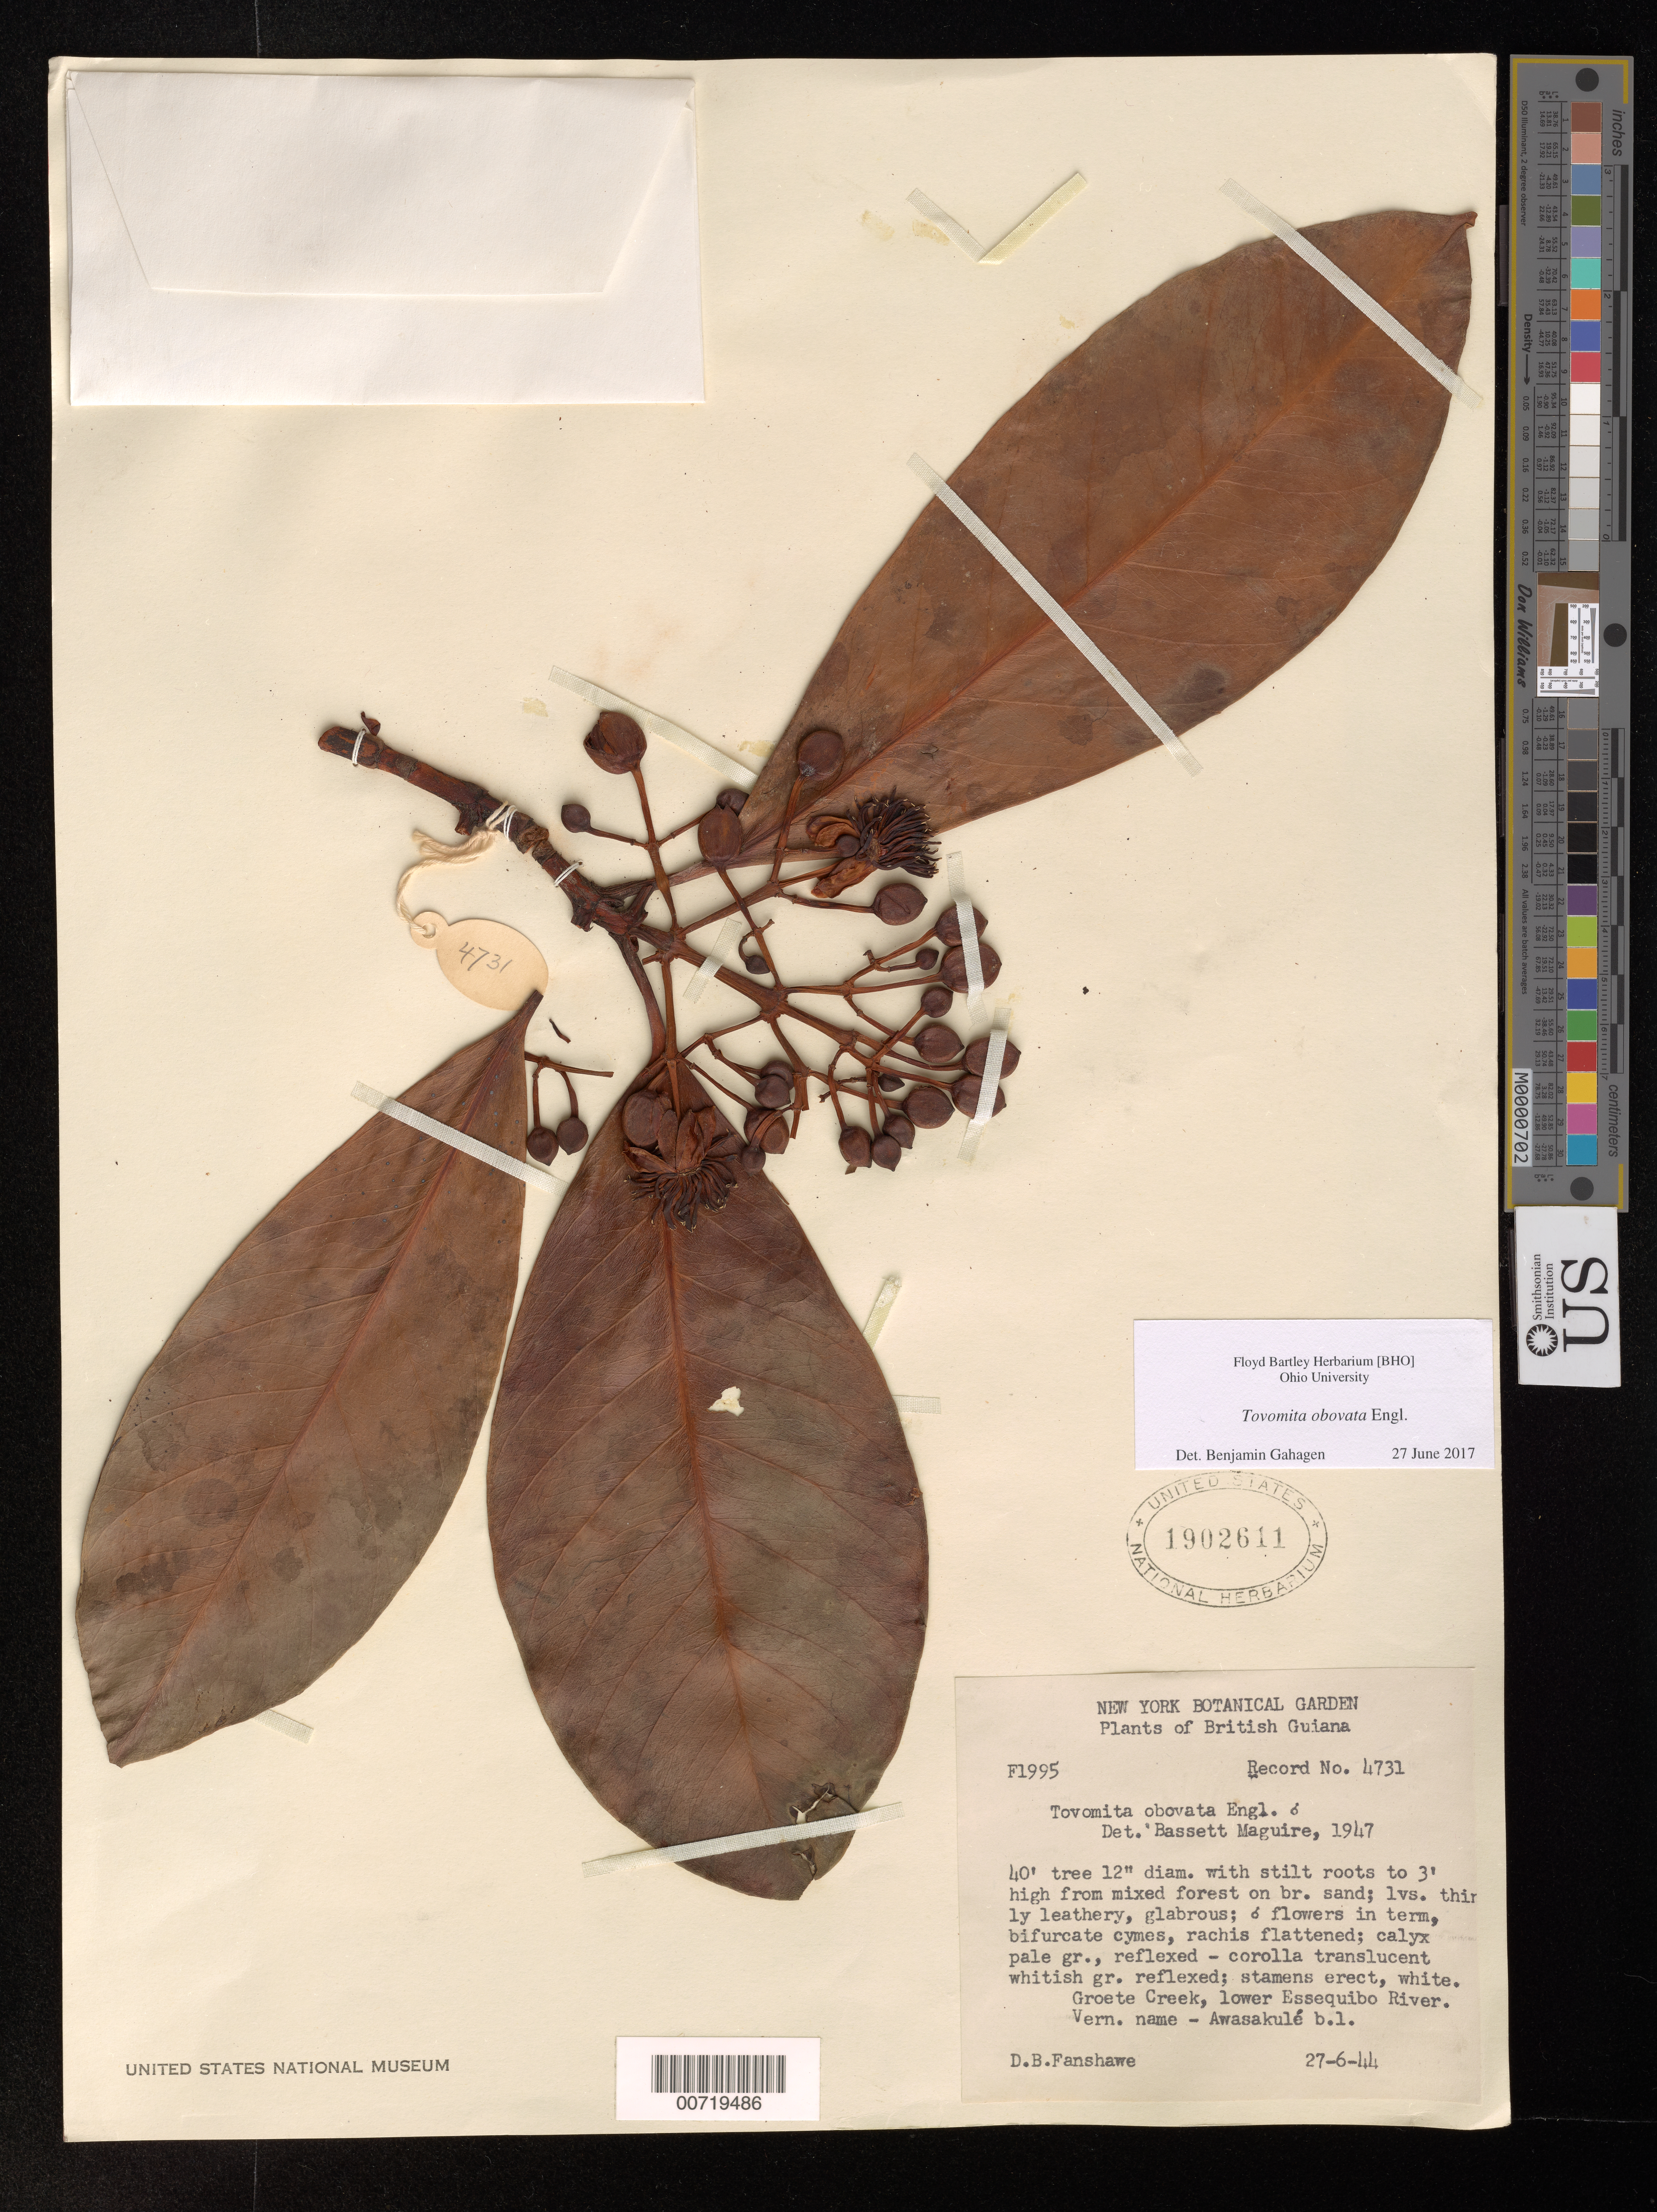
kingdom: Plantae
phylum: Tracheophyta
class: Magnoliopsida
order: Malpighiales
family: Clusiaceae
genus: Tovomita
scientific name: Tovomita obovata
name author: Engl.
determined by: Maguire, Bassett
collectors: D. B. Fanshawe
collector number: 4731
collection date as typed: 27-Jun-44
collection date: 1944-06-27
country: Guyana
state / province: Essequibo Isl-W. Demerara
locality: Lower Essequibo R., Groete Creek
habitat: Mixed forest on brown sand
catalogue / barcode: US 1902611